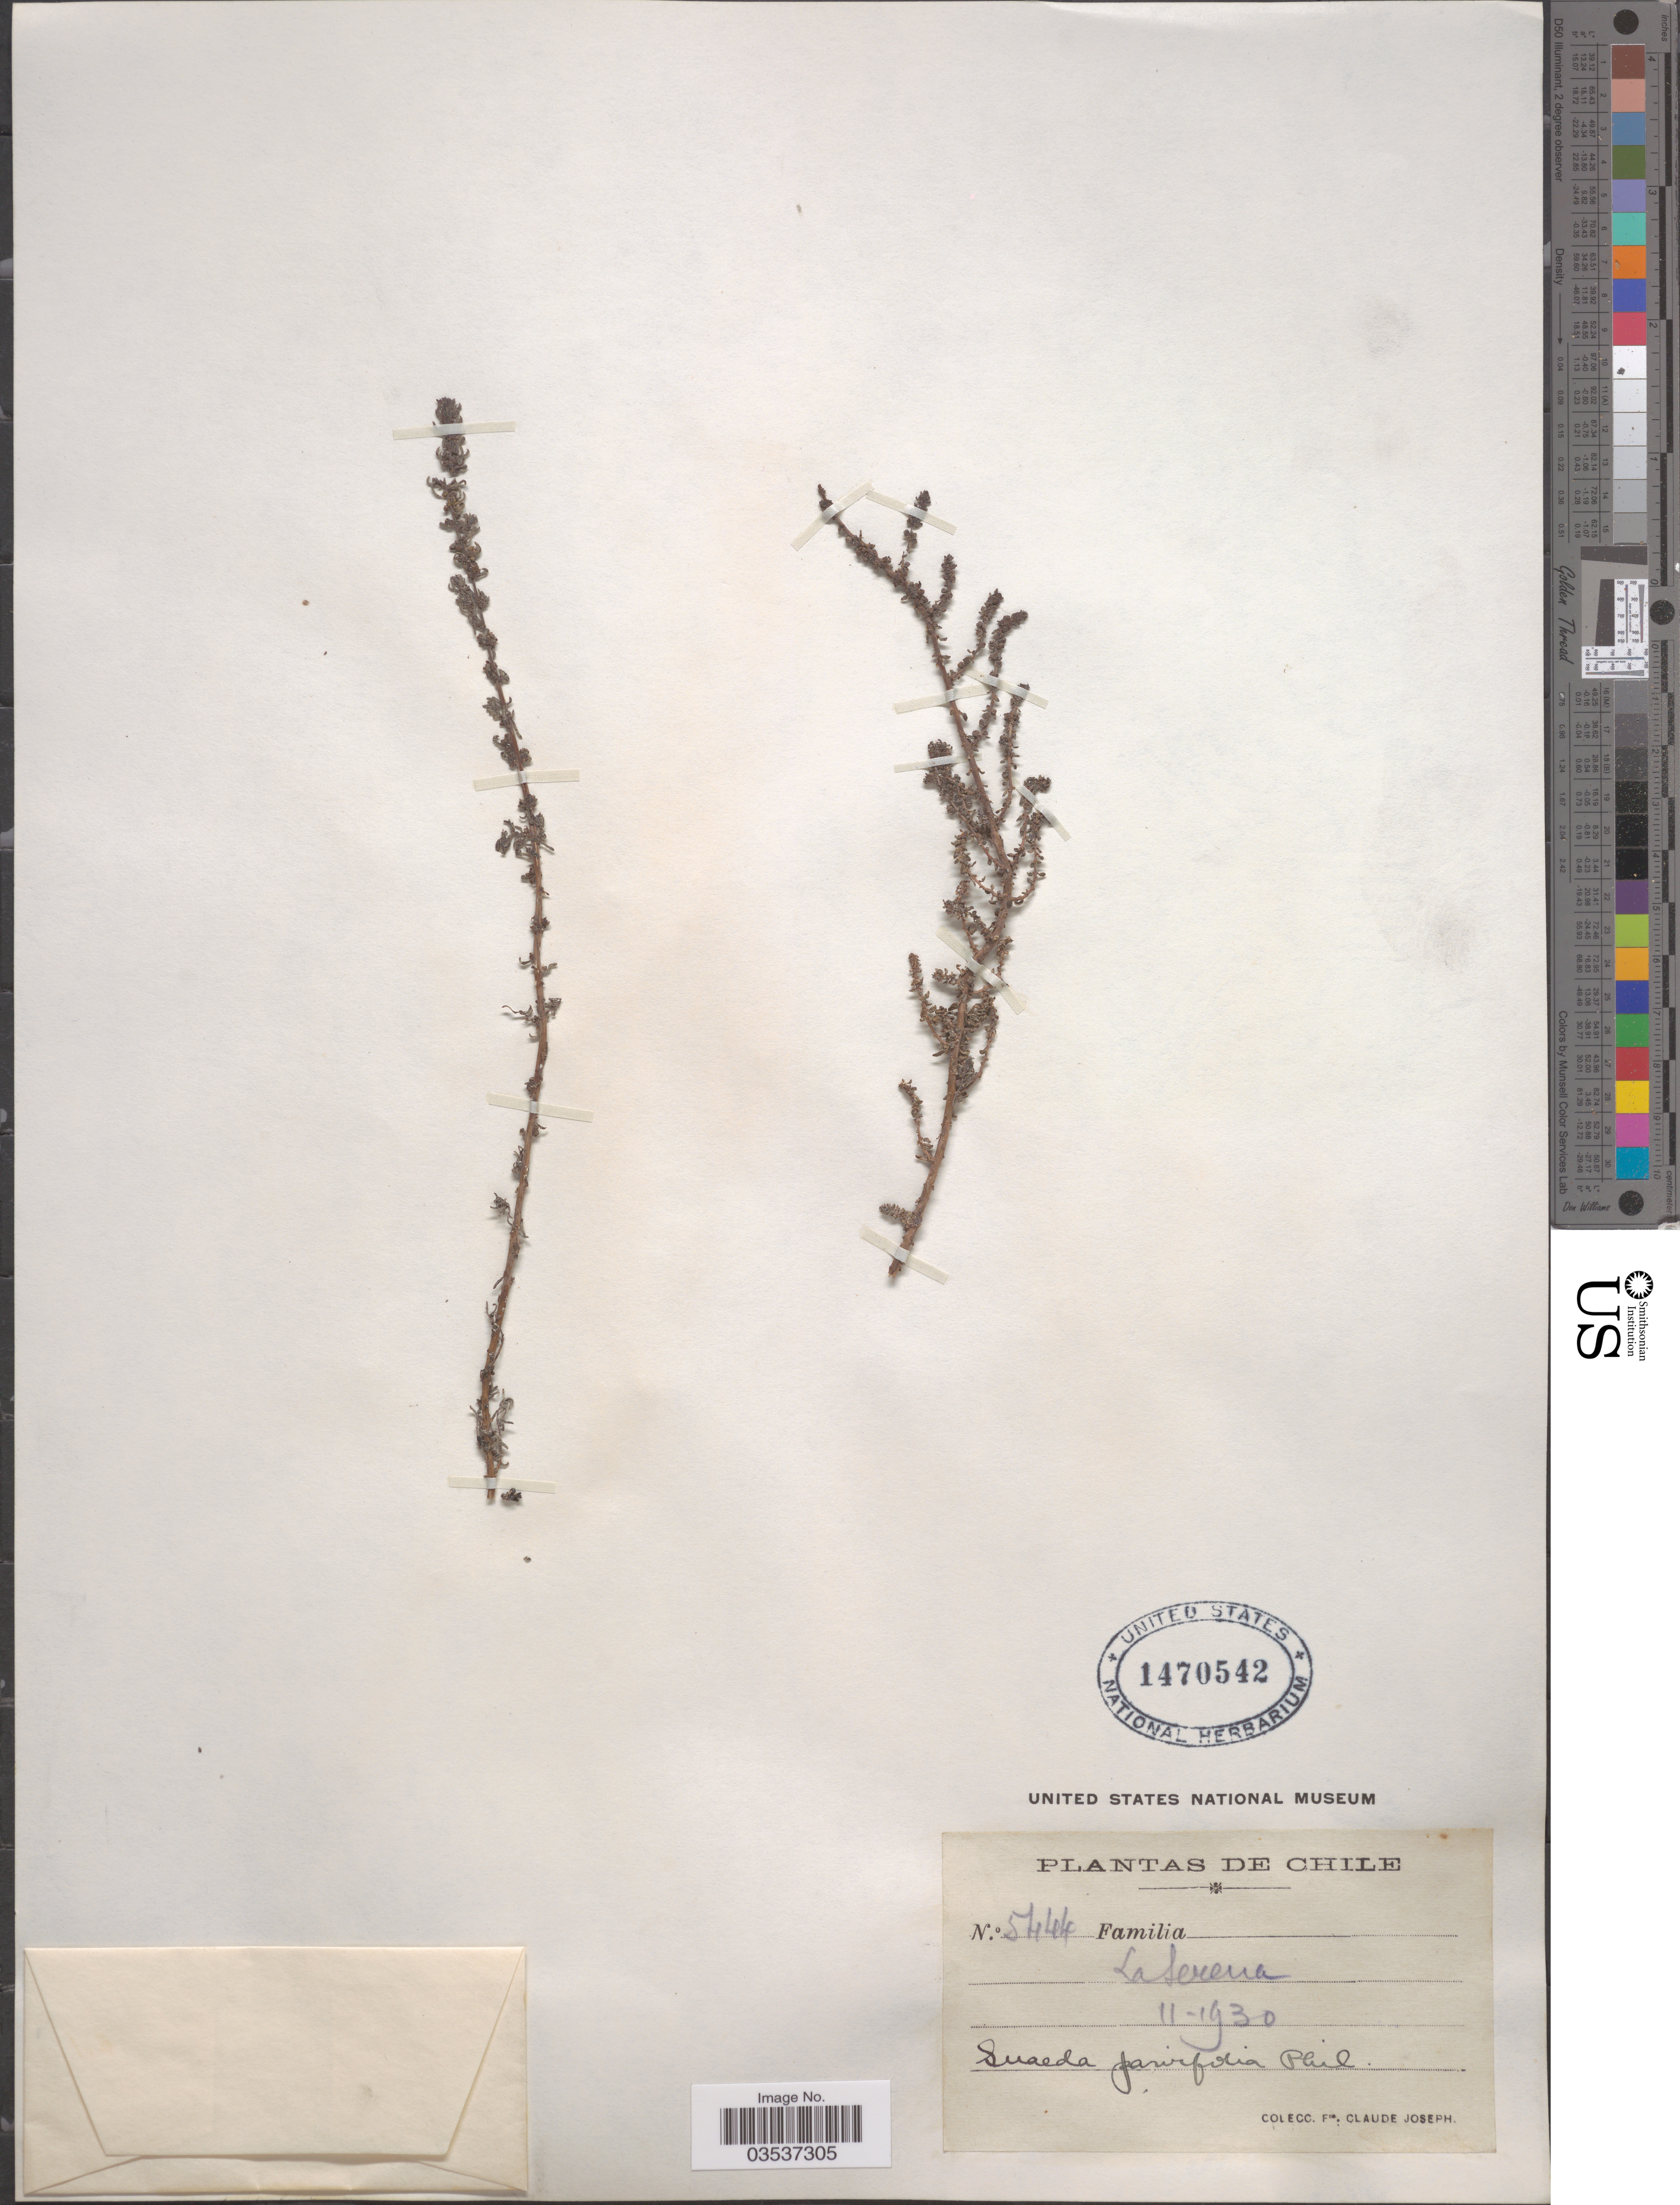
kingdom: Plantae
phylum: Tracheophyta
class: Magnoliopsida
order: Caryophyllales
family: Amaranthaceae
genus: Suaeda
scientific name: Suaeda parvifolia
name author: Phil.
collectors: Bro. Claude-Joseph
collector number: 5444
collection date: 1930-11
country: Chile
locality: La Serena.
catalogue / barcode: US 1470542